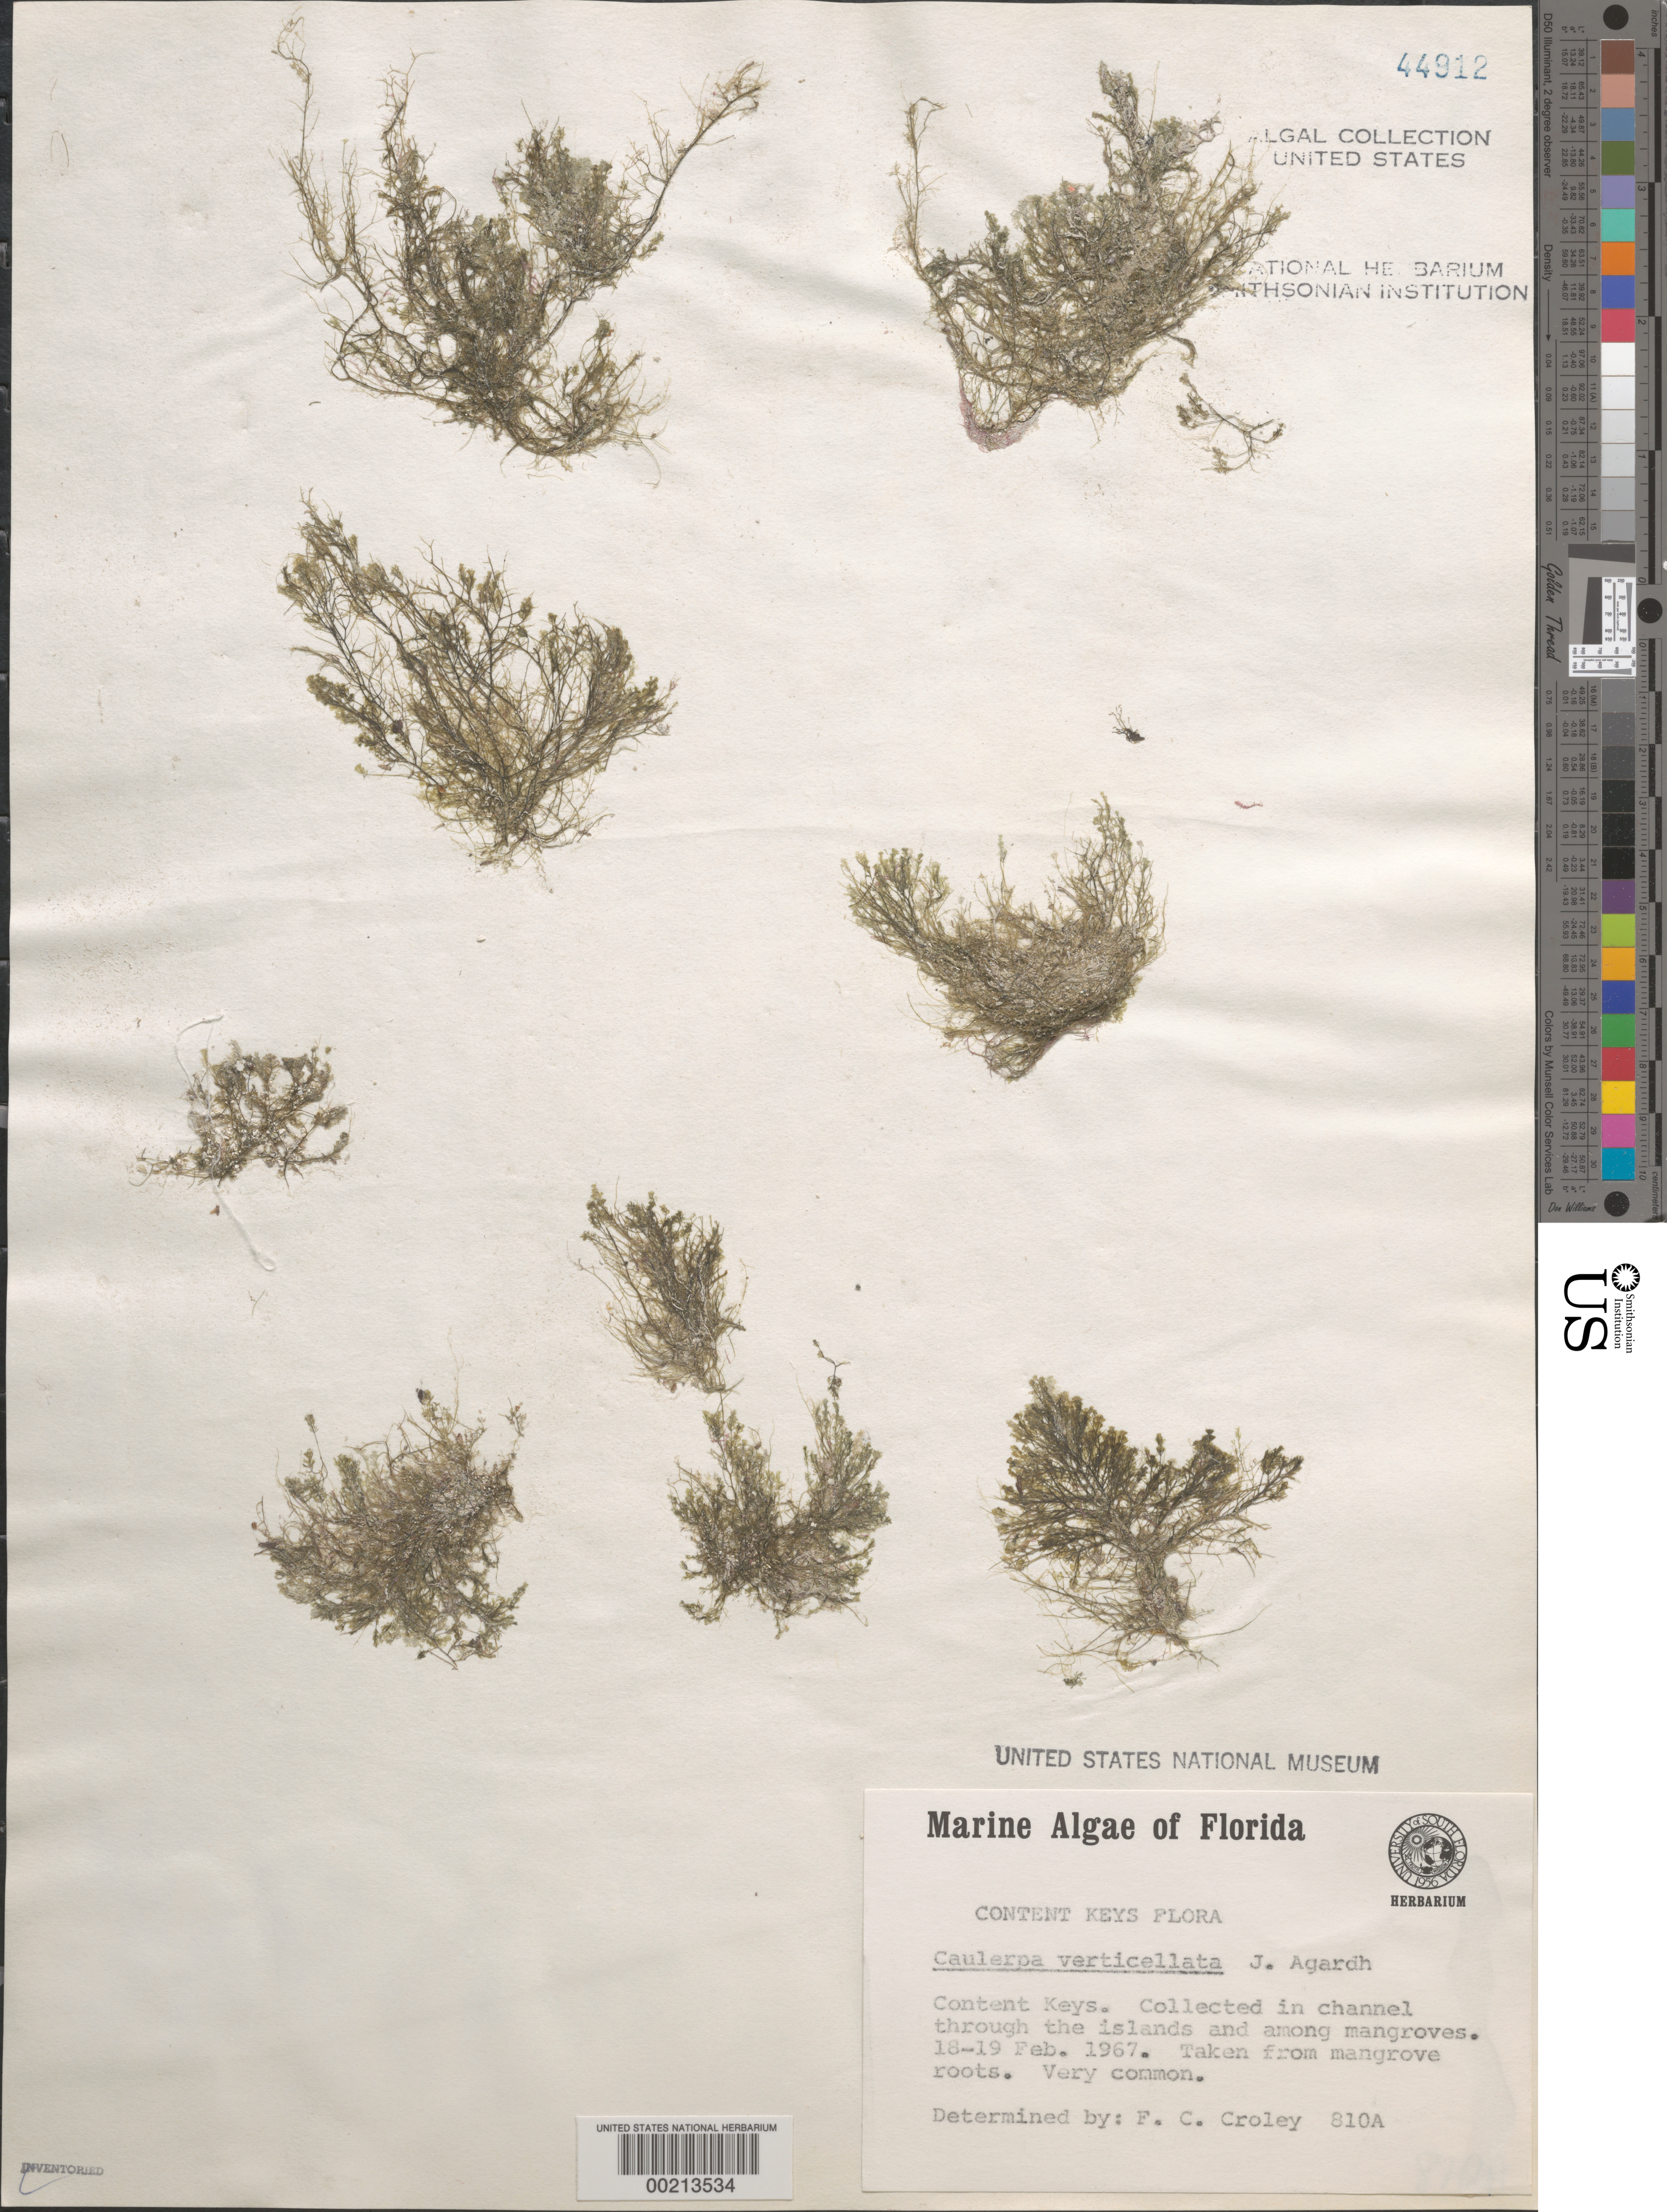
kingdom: Plantae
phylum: Chlorophyta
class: Ulvophyceae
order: Bryopsidales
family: Caulerpaceae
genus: Caulerpa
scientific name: Caulerpa verticillata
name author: J. Agardh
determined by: Croley, F. C.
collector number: FCC 810a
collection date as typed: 18 Feb 1967 TO 19 Feb 1967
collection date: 1967-02-18/1967-02-19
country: United States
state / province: Florida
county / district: Monroe County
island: Content Keys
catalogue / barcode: US 44912